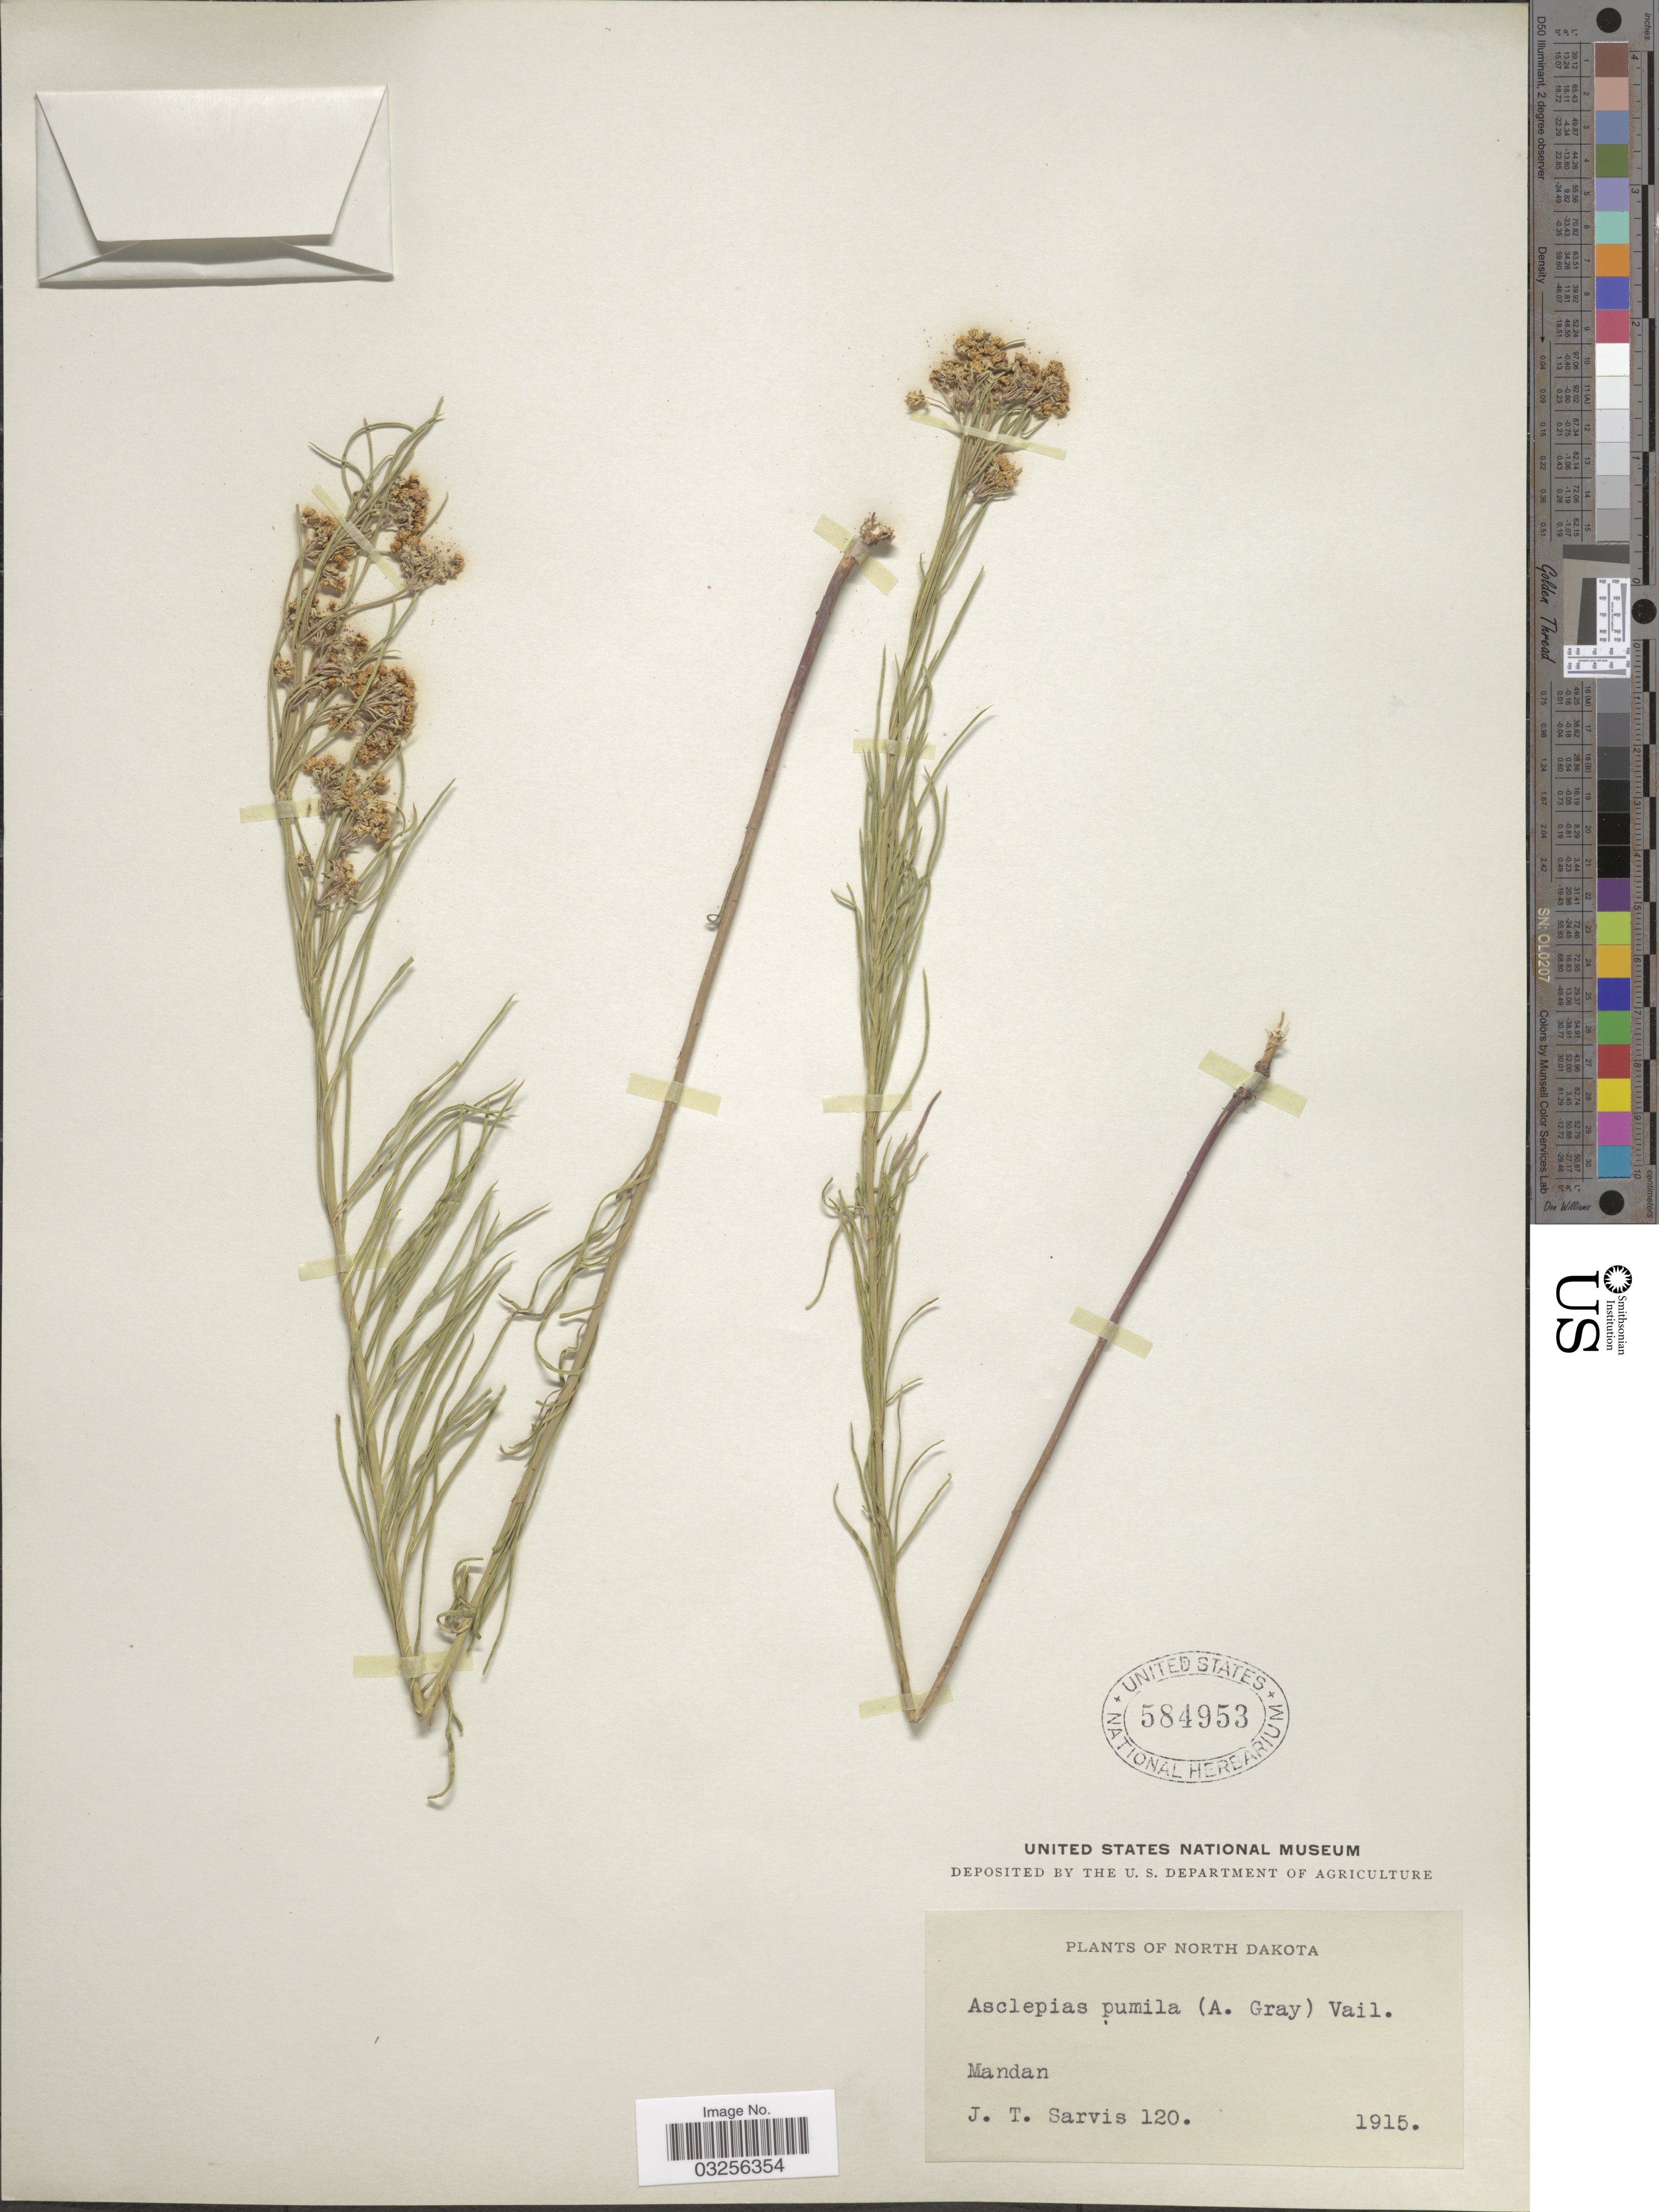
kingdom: Plantae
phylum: Tracheophyta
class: Magnoliopsida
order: Gentianales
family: Apocynaceae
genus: Asclepias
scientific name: Asclepias verticillata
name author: L.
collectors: J. Sarvis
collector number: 120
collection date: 1915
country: United States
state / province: North Dakota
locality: Mandan.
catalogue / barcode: US 584953